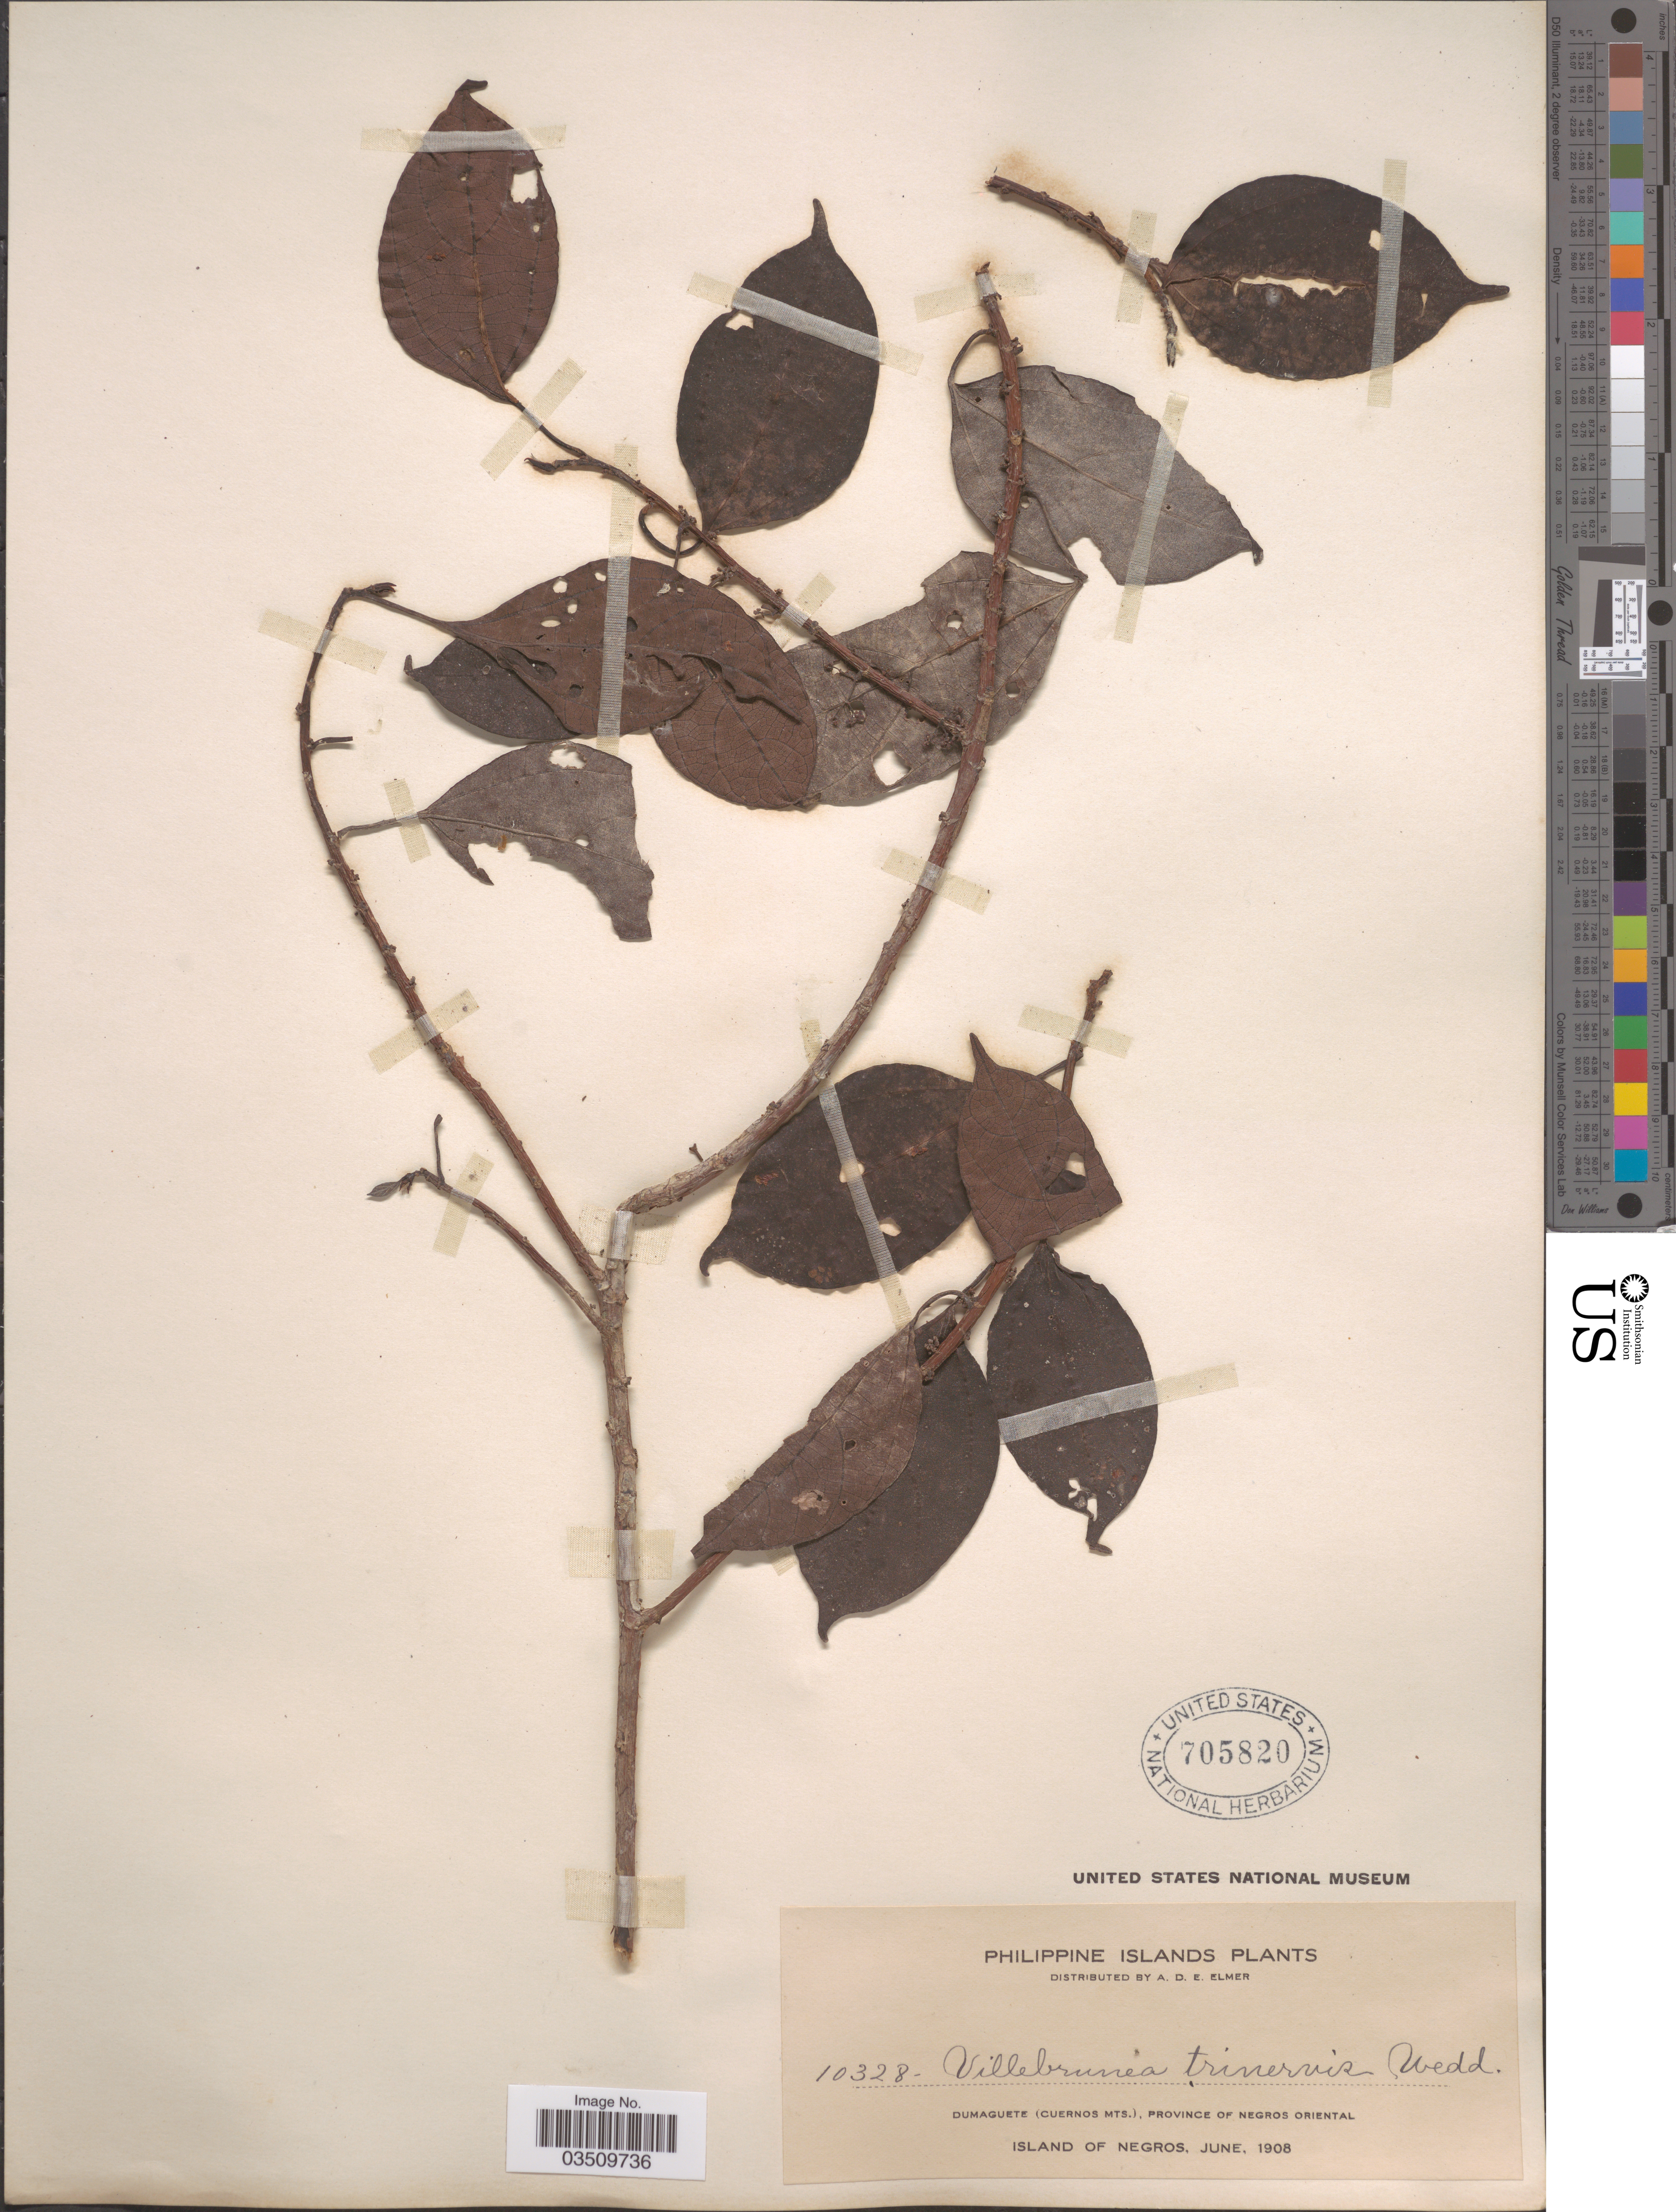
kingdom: Plantae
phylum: Tracheophyta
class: Magnoliopsida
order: Rosales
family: Urticaceae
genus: Oreocnide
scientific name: Oreocnide trinervis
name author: (Wedd.) Miq.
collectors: A. D. E. Elmer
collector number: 10328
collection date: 1908-06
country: Philippines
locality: Dumaguete (Cuernos Mts.), Province of Negros Oriental. Island of Negros.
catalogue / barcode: US 705820